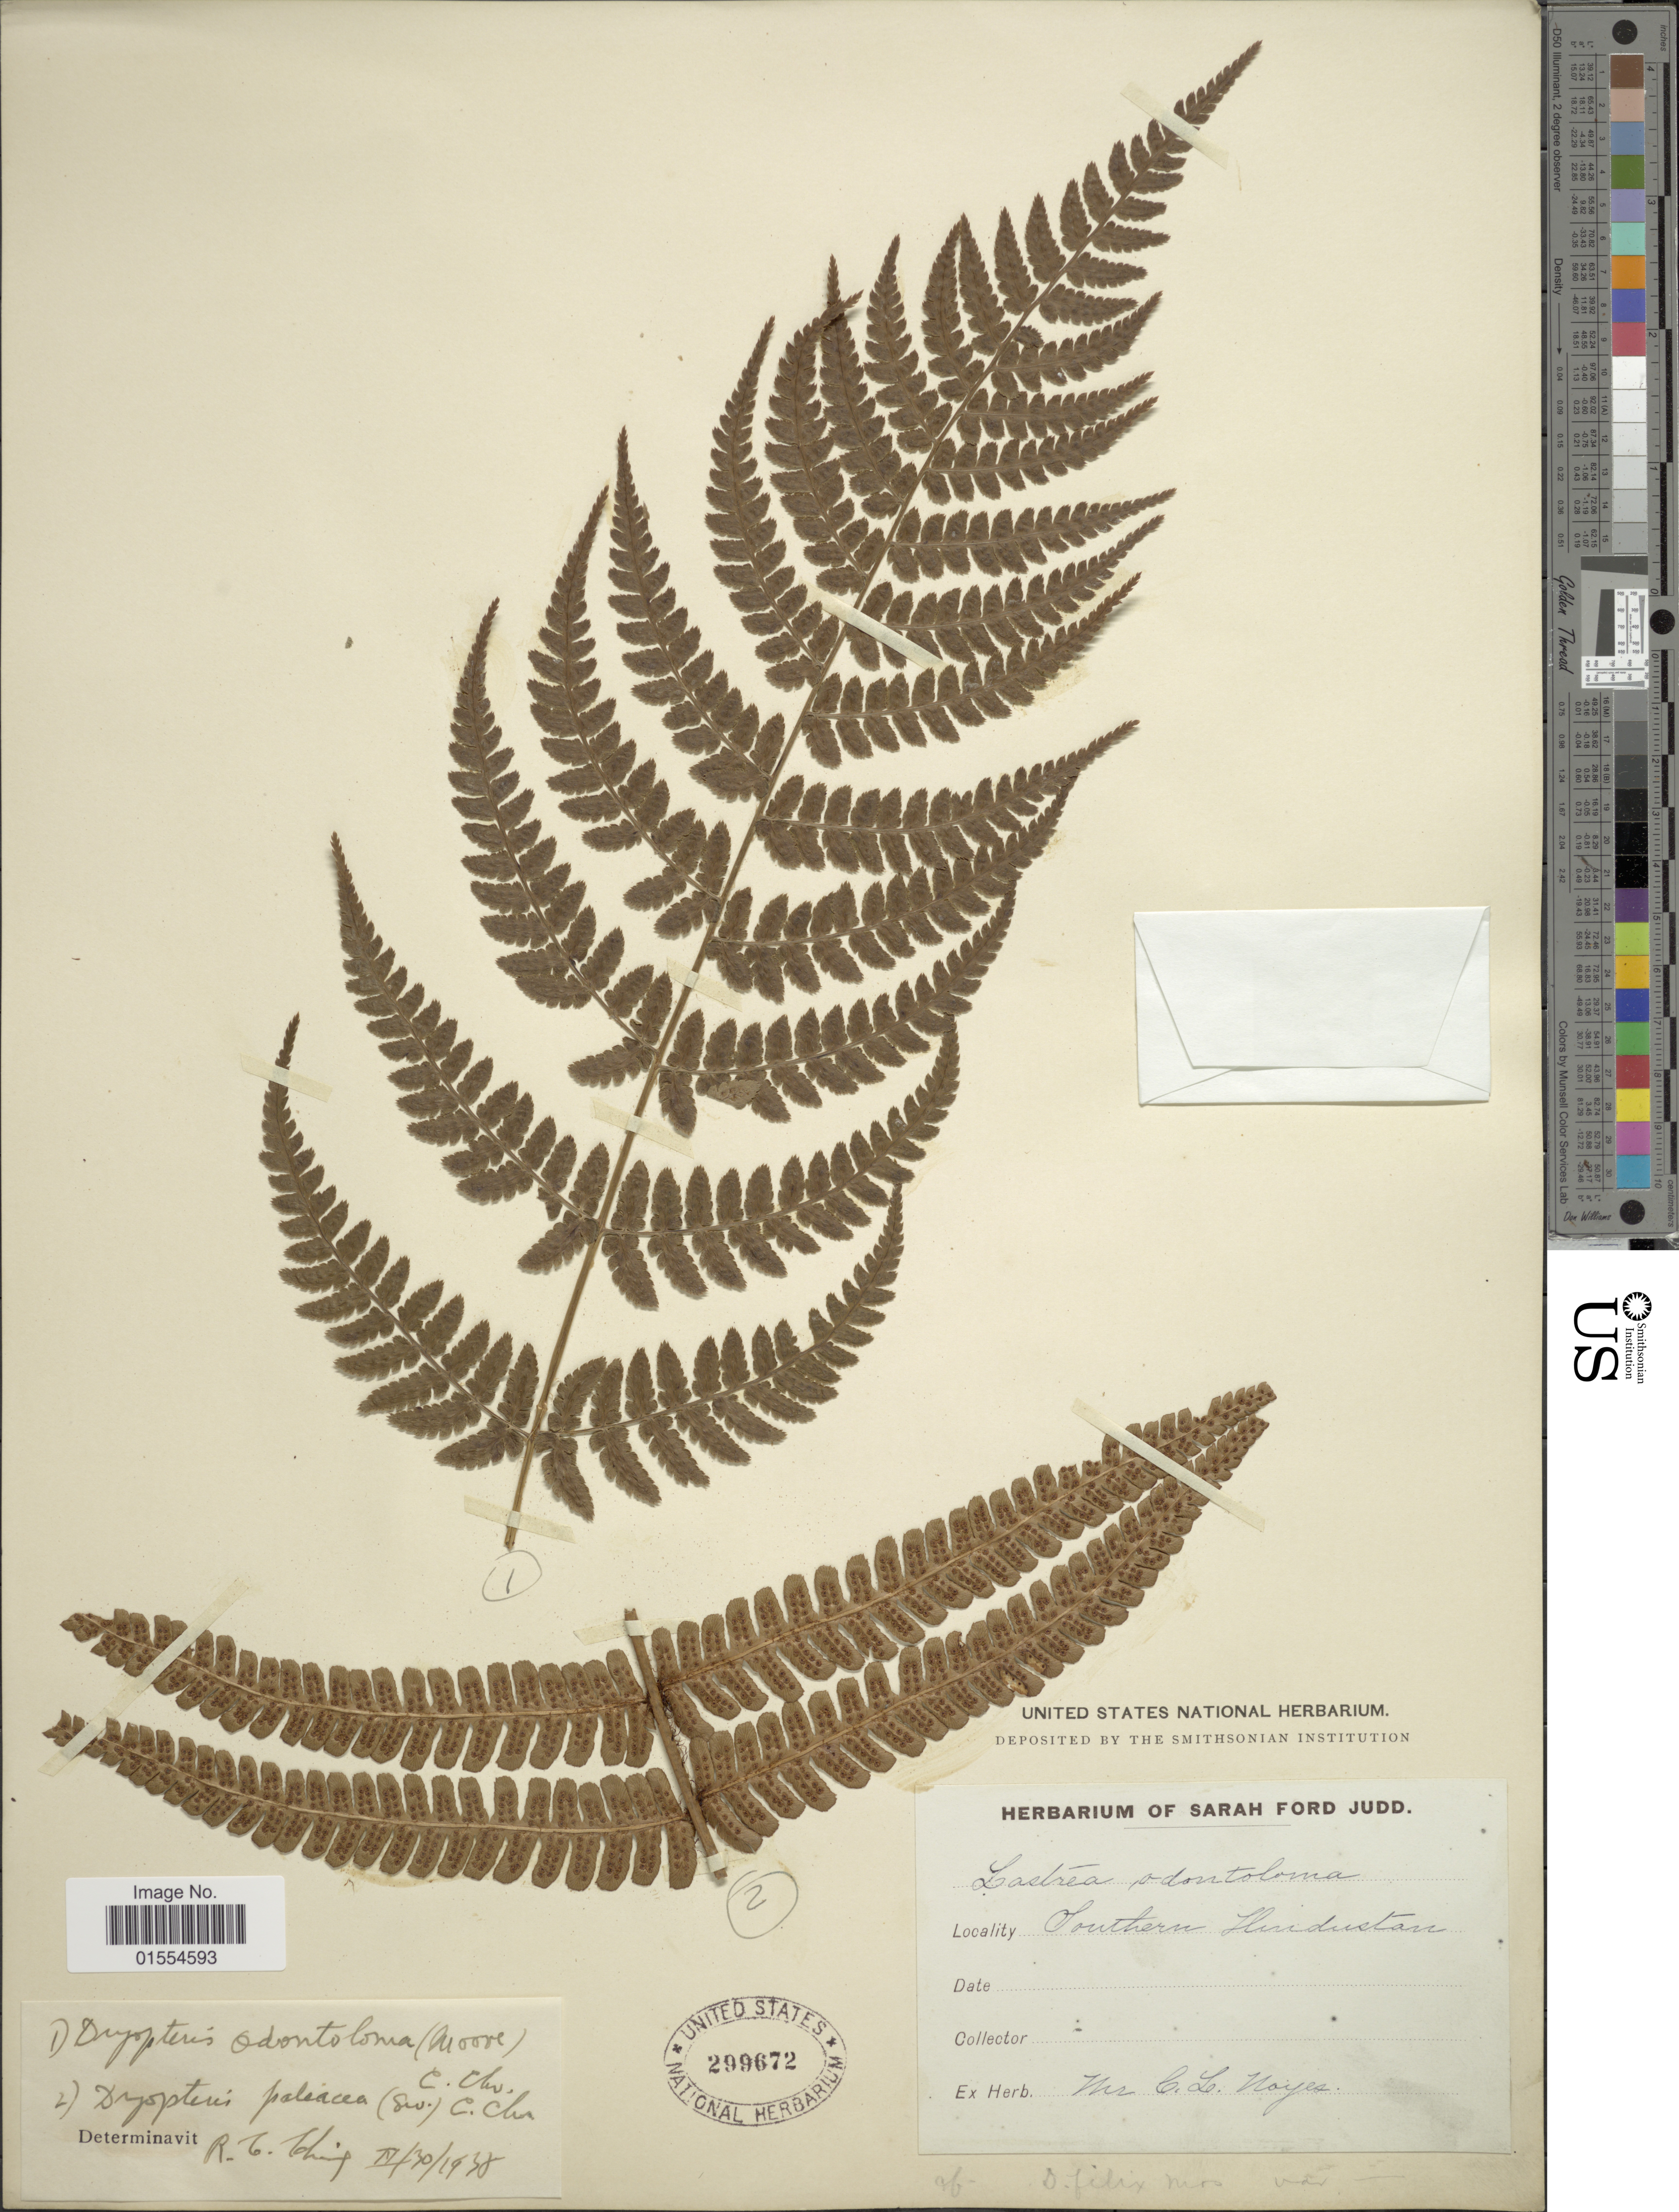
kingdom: Plantae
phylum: Tracheophyta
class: Polypodiopsida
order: Polypodiales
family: Dryopteridaceae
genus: Dryopteris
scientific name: Dryopteris odontoloma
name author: (Bedd.) C. Chr.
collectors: ex herb. C. L. Noyes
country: India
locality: Southern Hindustan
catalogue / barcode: US 299672